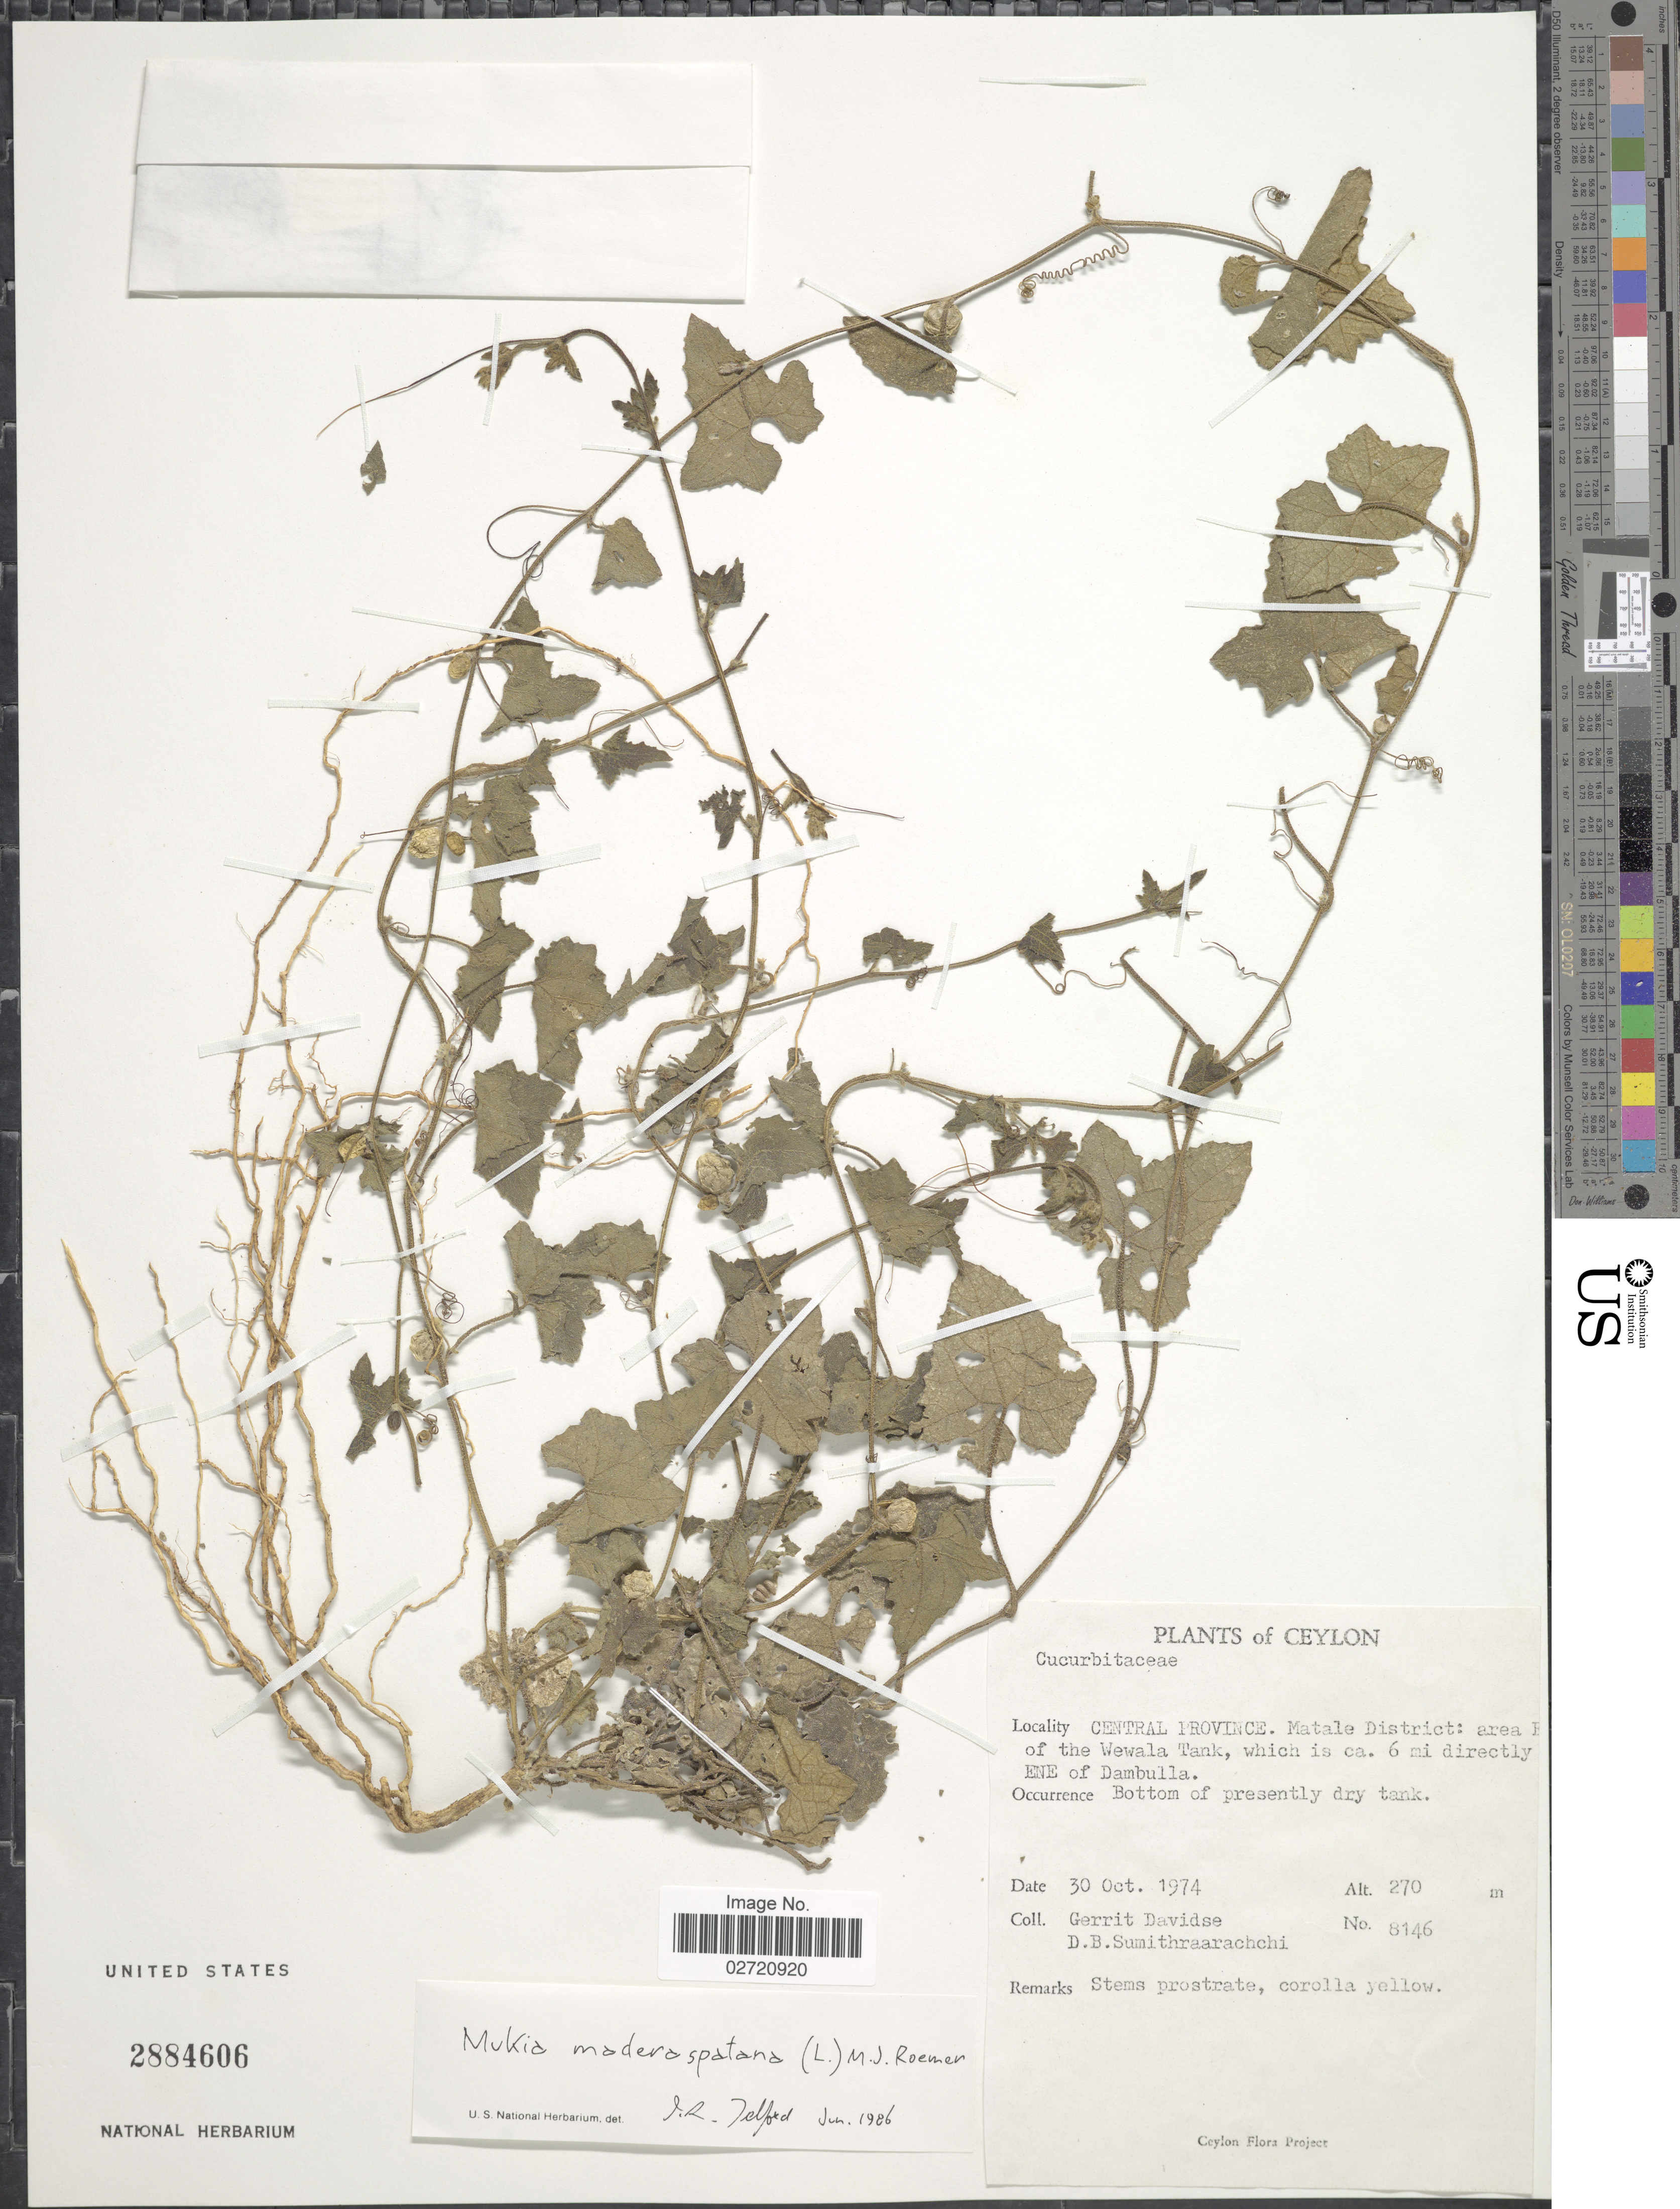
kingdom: Plantae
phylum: Tracheophyta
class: Magnoliopsida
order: Cucurbitales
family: Cucurbitaceae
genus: Cucumis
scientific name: Cucumis maderaspatanus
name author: L.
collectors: G. Davidse & D. B. Sumithraarachchi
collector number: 8146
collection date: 1974-10-30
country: Sri Lanka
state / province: Central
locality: Ceylon. Matale District; area B [illegible text] of the Wewala Tank which is ca. 6 mi directly ENE of Dambulla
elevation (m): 270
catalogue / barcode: US 2884606